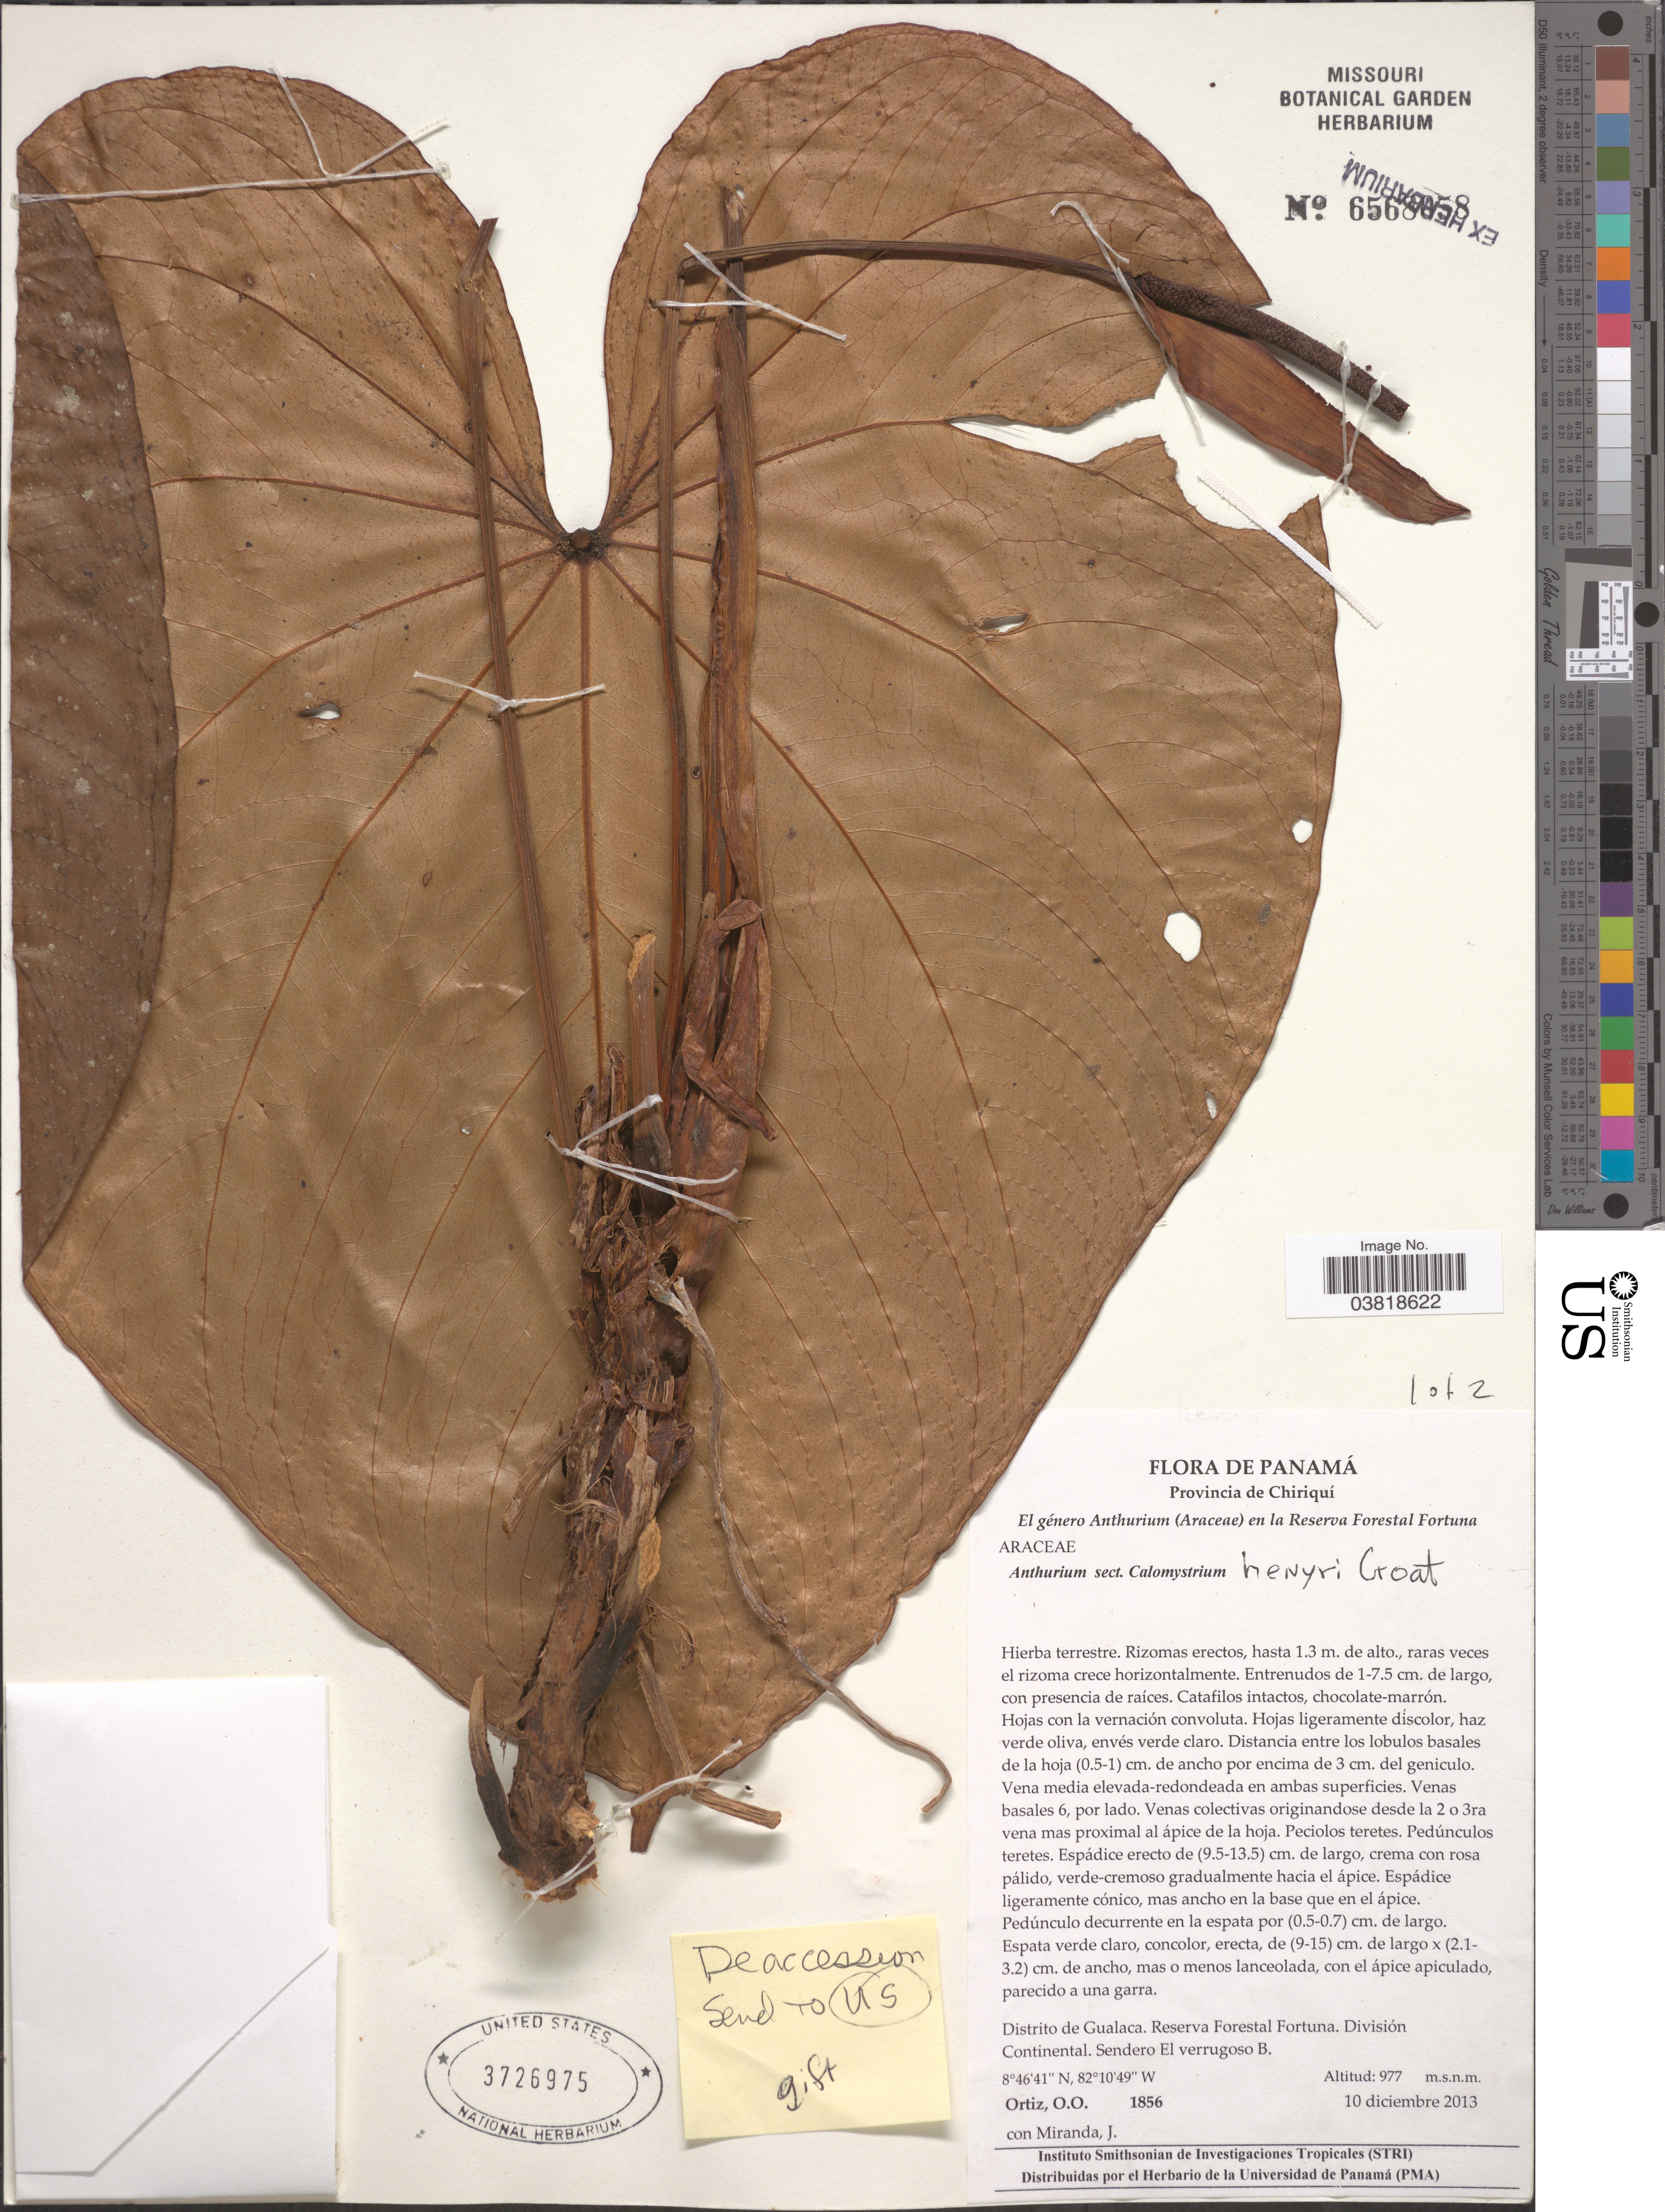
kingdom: Plantae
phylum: Tracheophyta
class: Liliopsida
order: Alismatales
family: Araceae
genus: Anthurium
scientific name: Anthurium henryi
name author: Croat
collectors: O. O. Ortiz & J. Miranda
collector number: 1856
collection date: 2013-12-10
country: Panama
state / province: Chiriqui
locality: Distrito de Gualaca. Reserva Forestal Fortuna. División Continental. Sendero El verrugoso B.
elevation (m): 977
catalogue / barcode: US 3726975